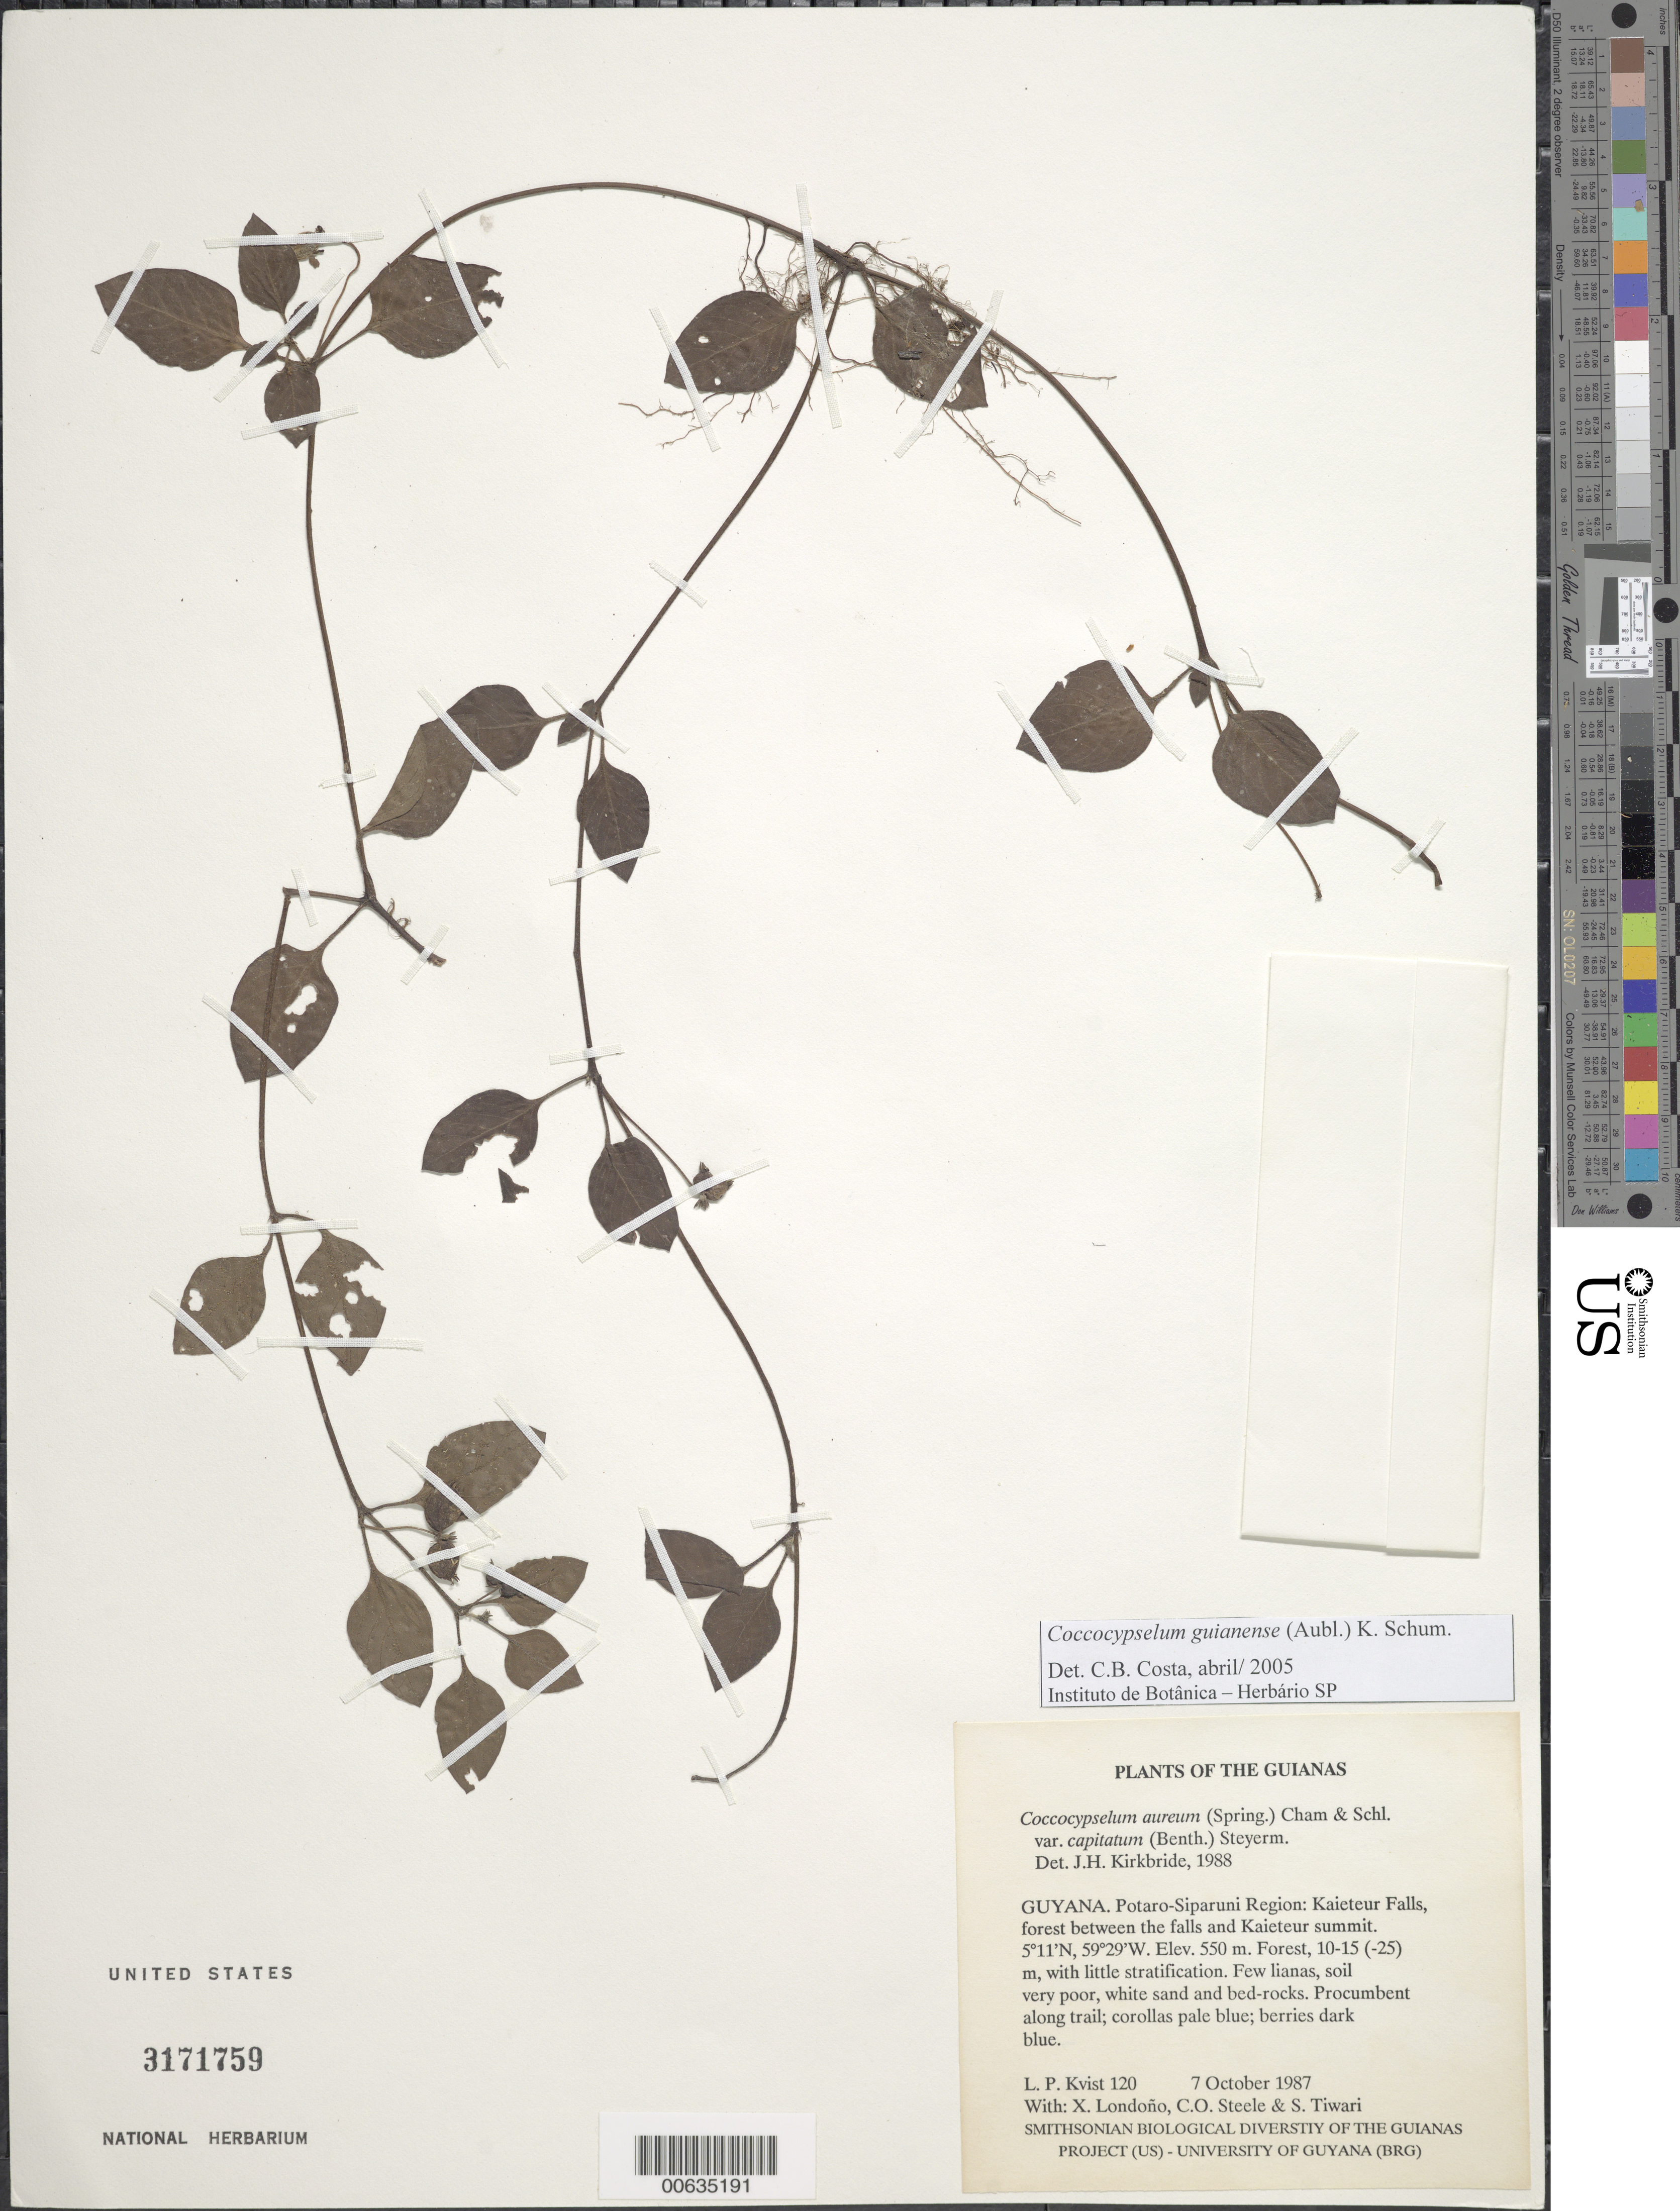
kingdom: Plantae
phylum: Tracheophyta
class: Magnoliopsida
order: Gentianales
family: Rubiaceae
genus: Coccocypselum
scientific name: Coccocypselum guianense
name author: (Aubl.) K. Schum.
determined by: Costa, C. B.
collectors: L. P. Kvist, X. Londoño, O. C. Steele & S. Tiwari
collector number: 120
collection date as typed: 7 October 1987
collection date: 1987-10-07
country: Guyana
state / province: Potaro-Siparuni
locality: Kaieteur Falls, between the falls and Kaieteur summit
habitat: Forest, 10-15 (-25) m, with little stratification. Few lianas, soil very poor, white sand and bed-rocks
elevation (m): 550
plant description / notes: Along trail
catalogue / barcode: US 3171759